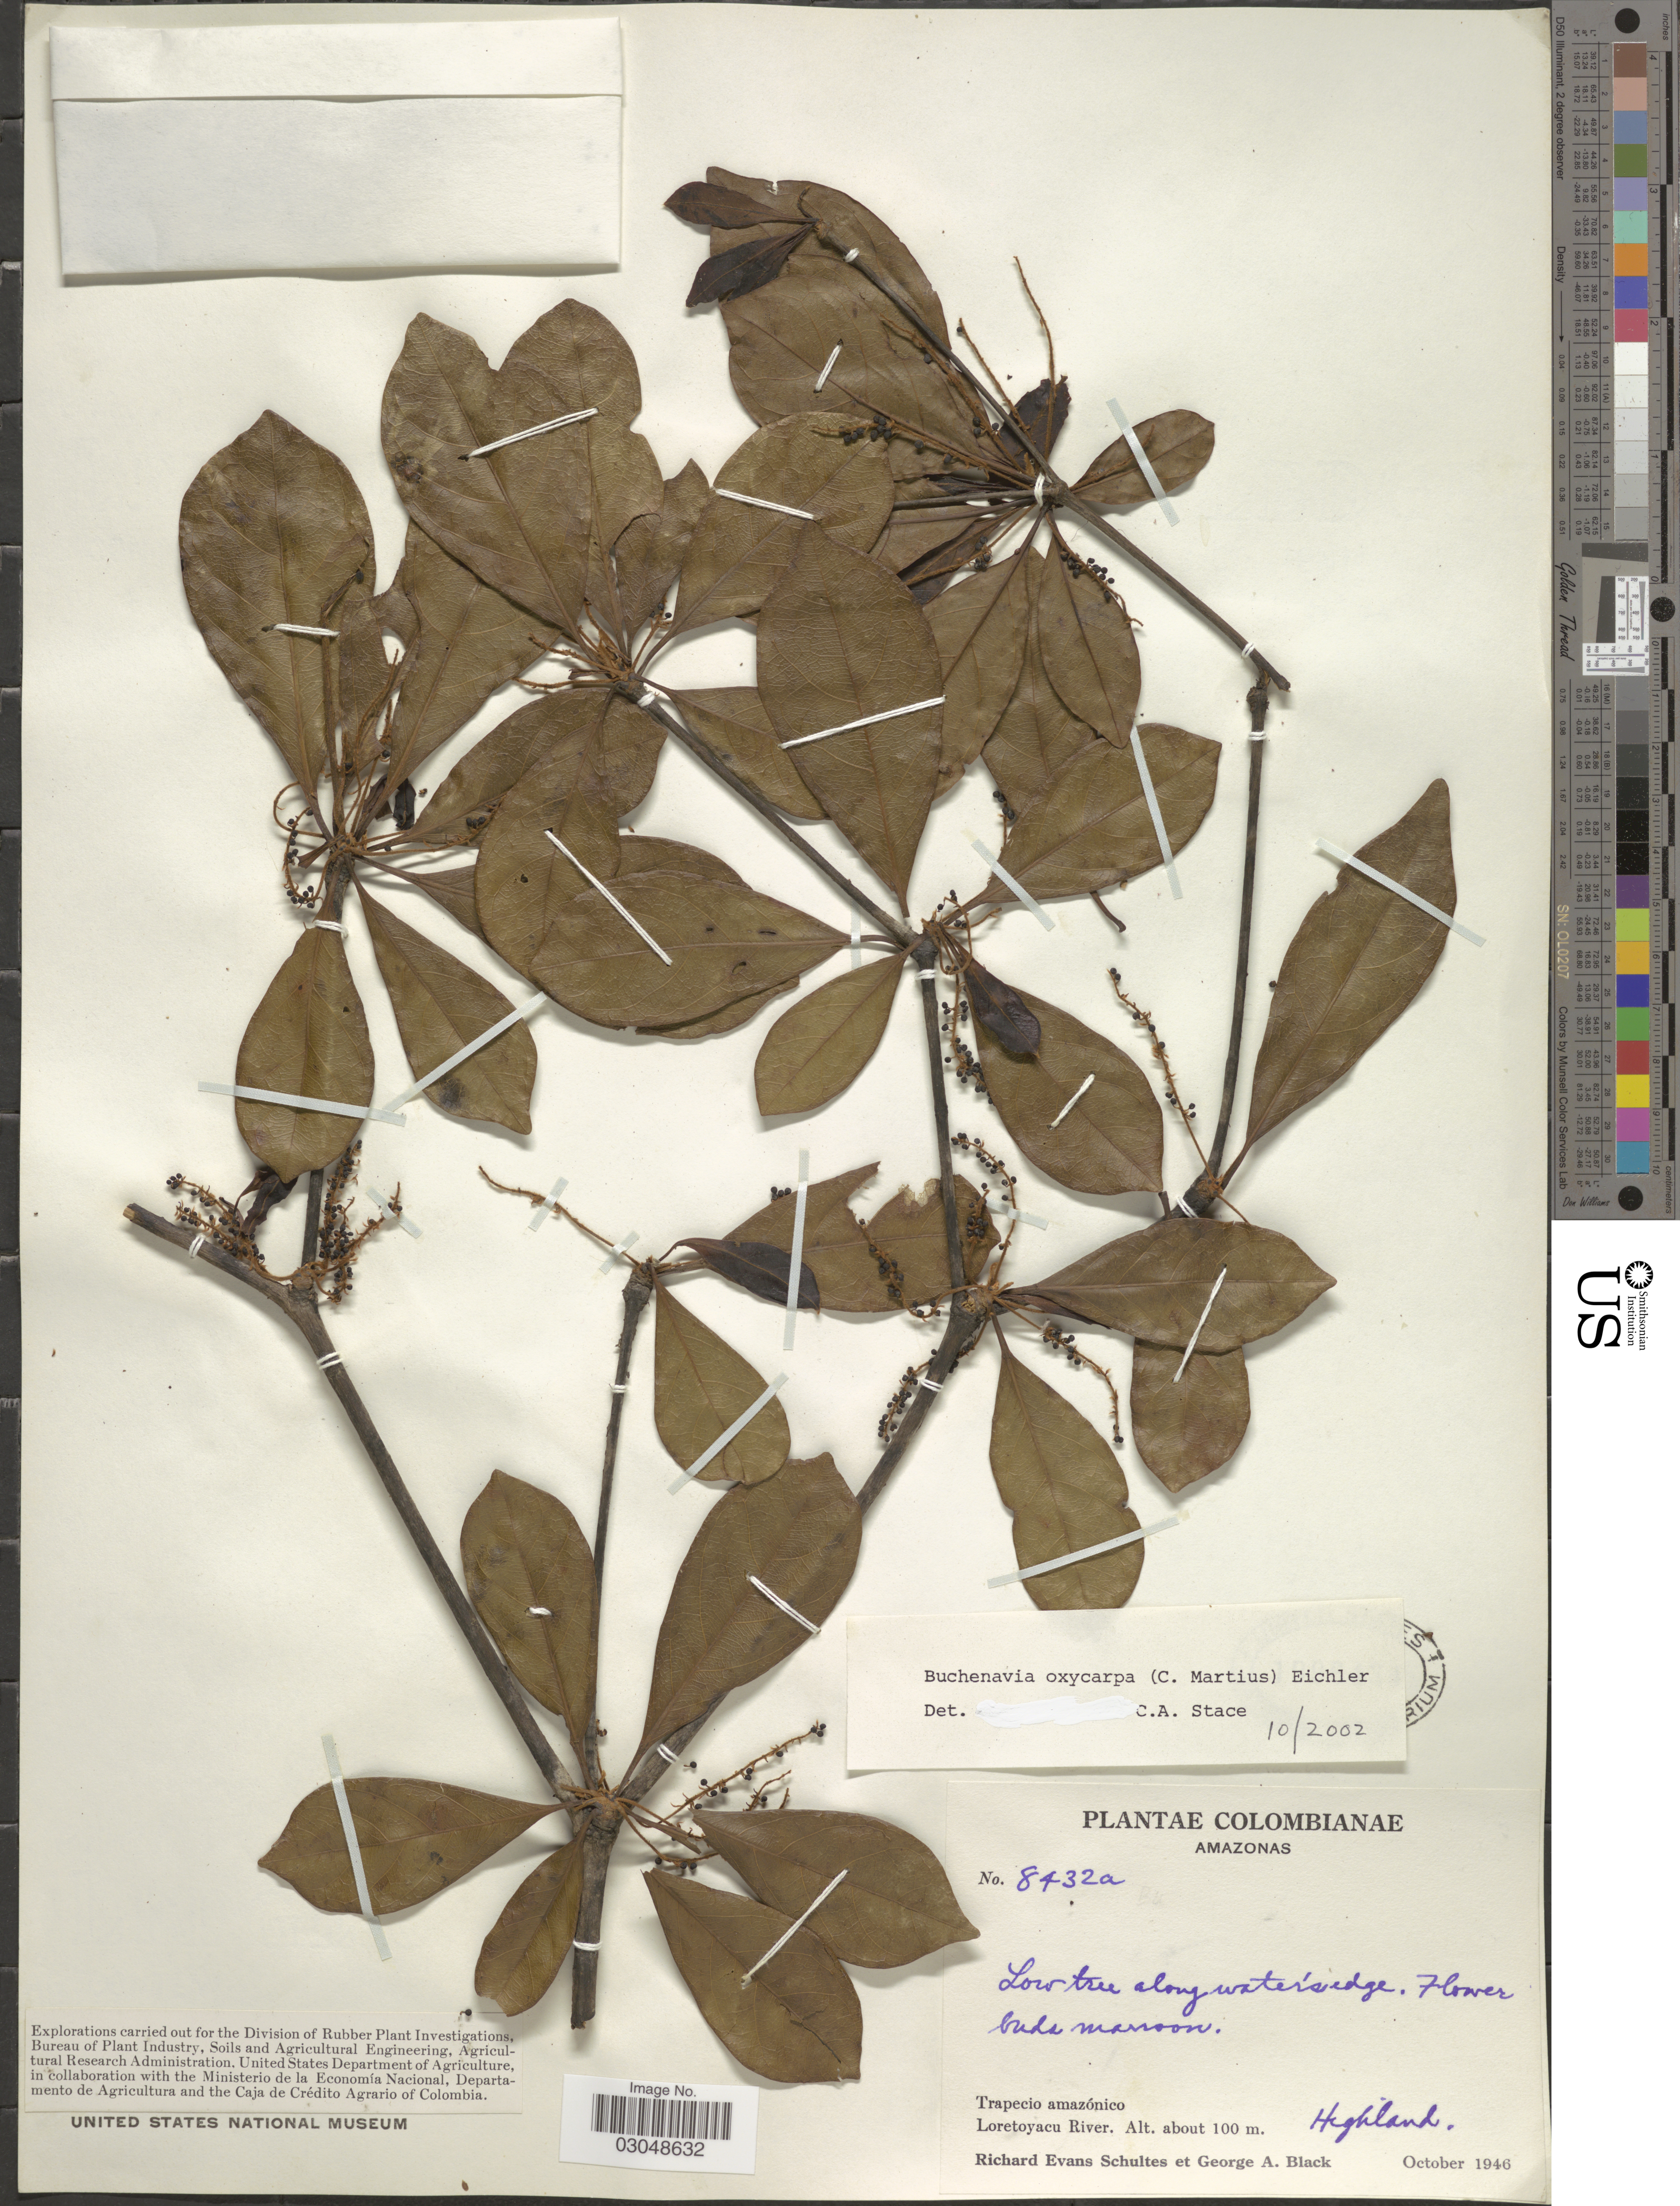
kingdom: Plantae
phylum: Tracheophyta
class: Magnoliopsida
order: Myrtales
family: Combretaceae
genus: Terminalia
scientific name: Terminalia oxycarpa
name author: Mart.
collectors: R. E. Schultes & G. A. Black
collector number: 8432a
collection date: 1946-10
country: Colombia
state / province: Amazônas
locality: Trapecio amazónico, Loretoyacu River.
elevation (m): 100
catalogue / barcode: US 1996434